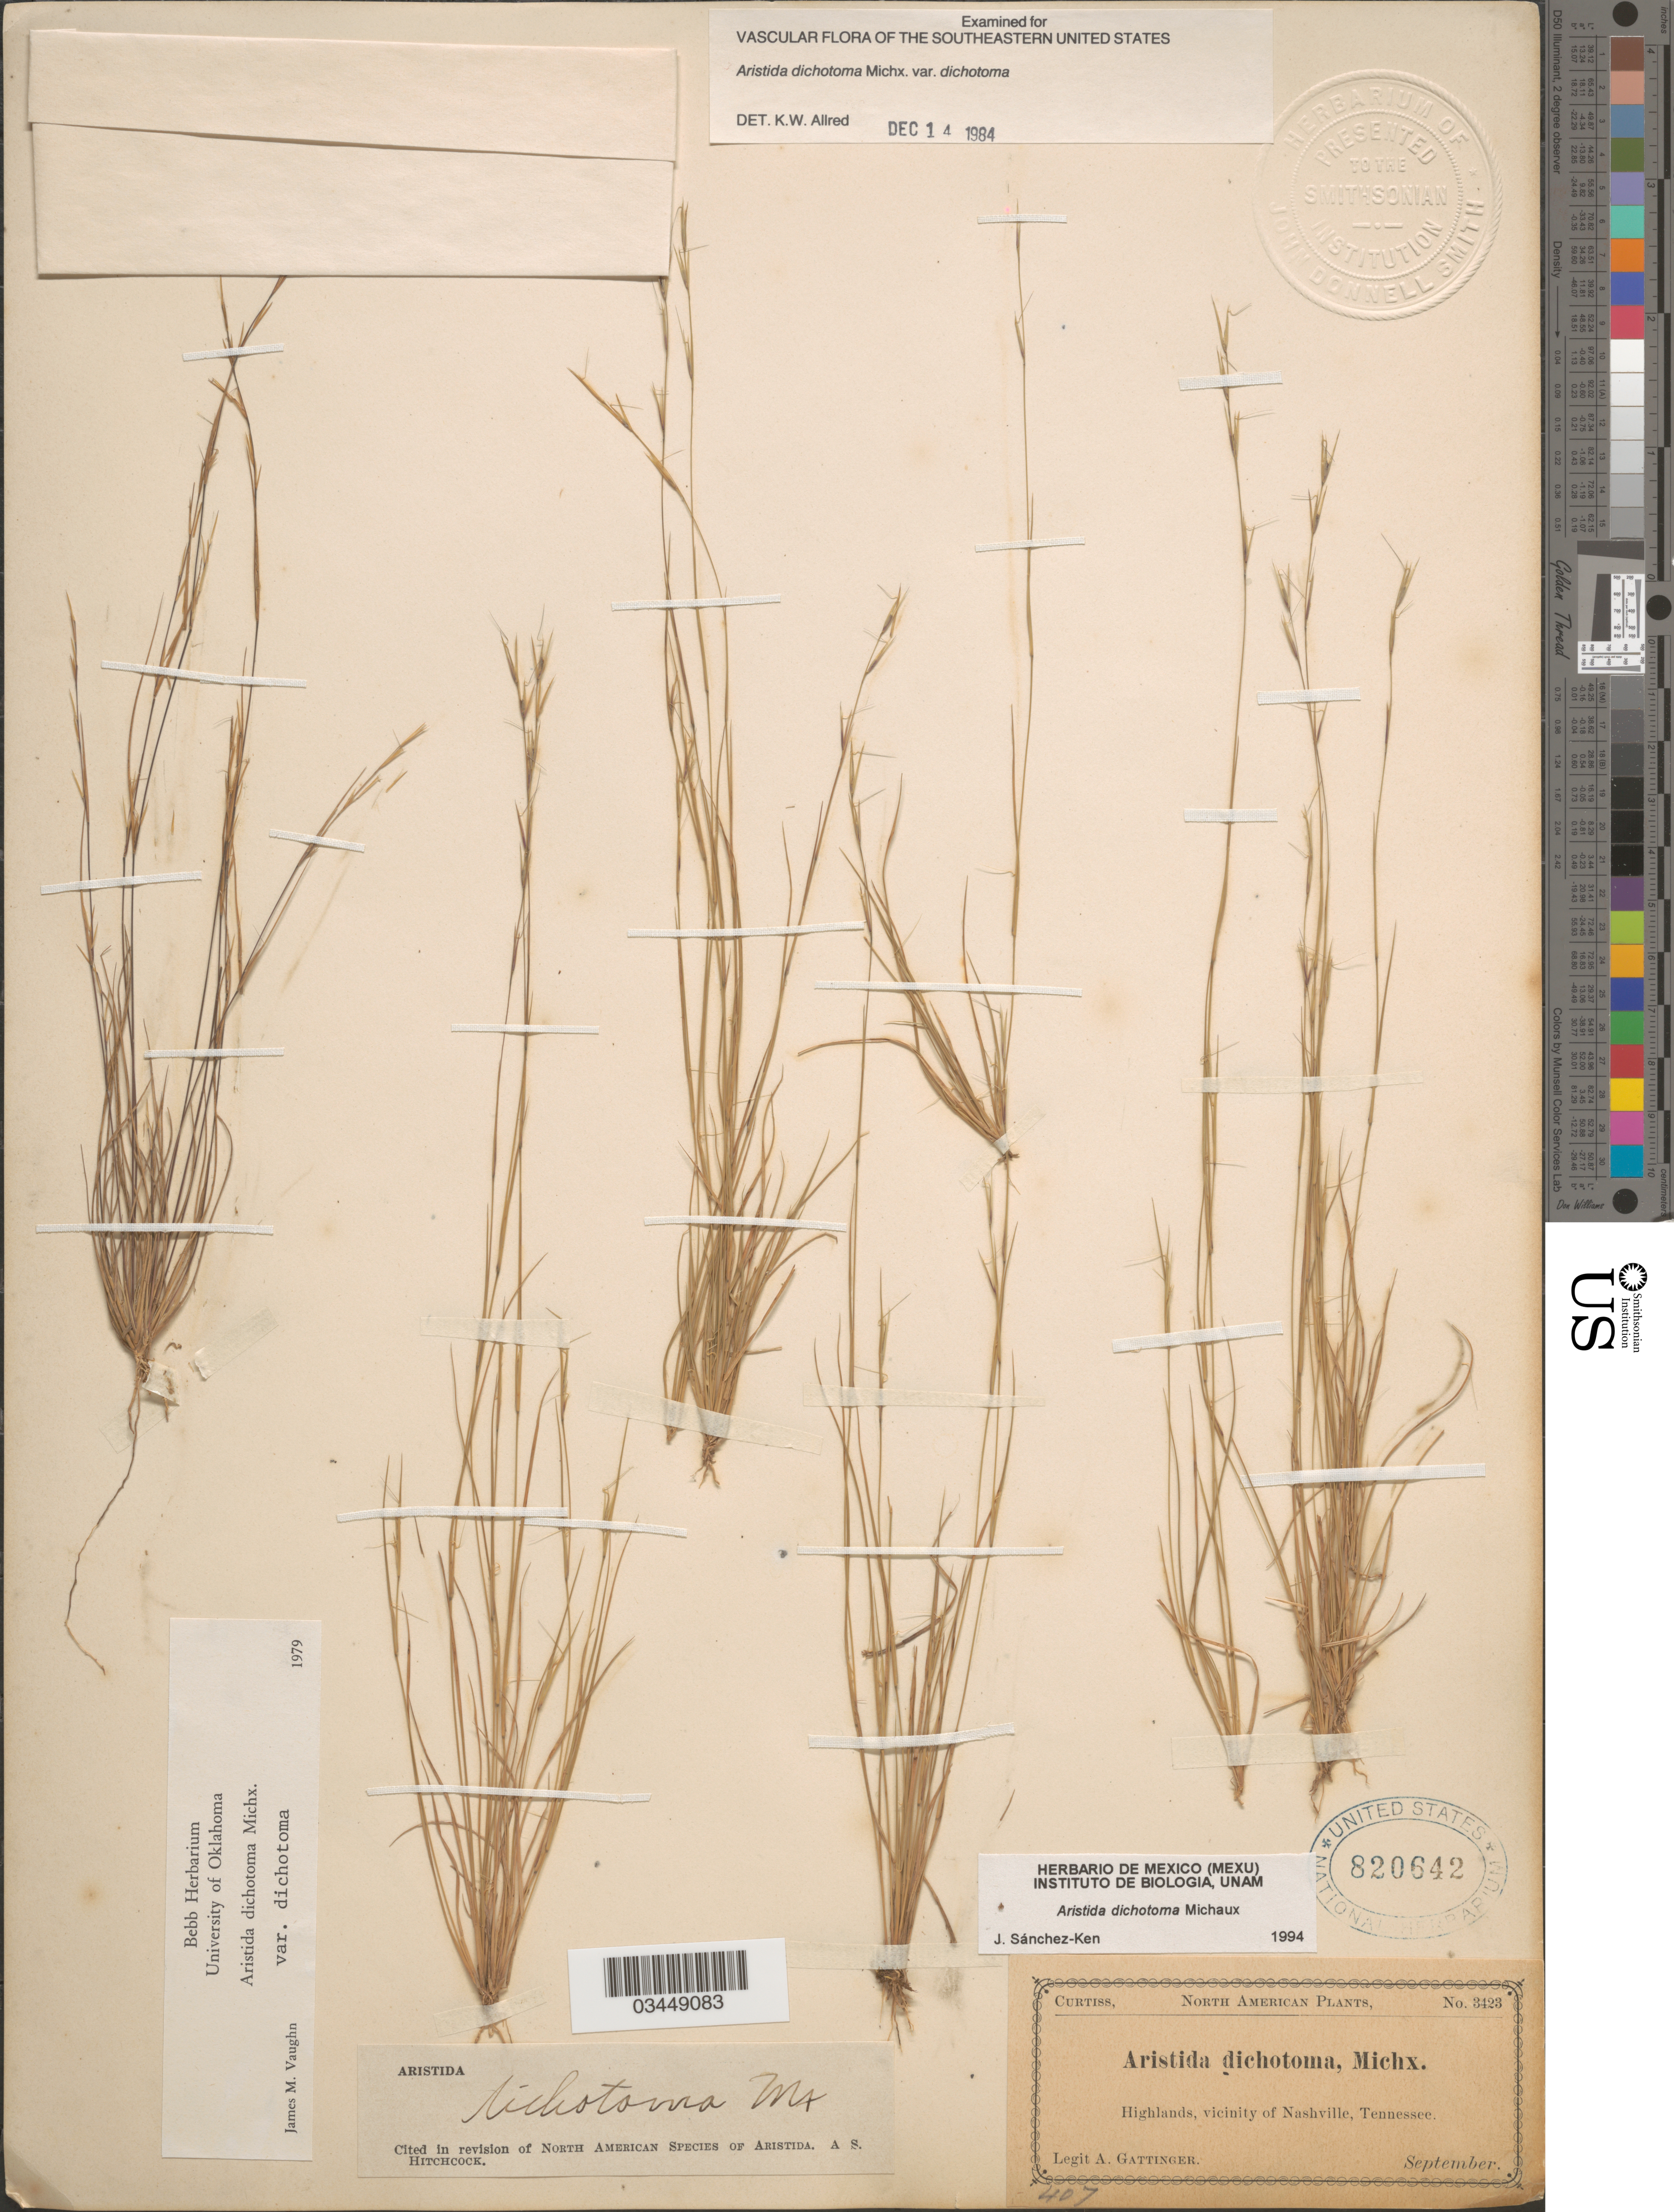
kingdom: Plantae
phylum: Tracheophyta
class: Liliopsida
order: Poales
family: Poaceae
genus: Aristida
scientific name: Aristida dichotoma var. dichotoma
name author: Michx.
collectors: A. Gattinger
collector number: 3423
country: United States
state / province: Tennessee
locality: Highlands, vicinity of Nashville.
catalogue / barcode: US 820642